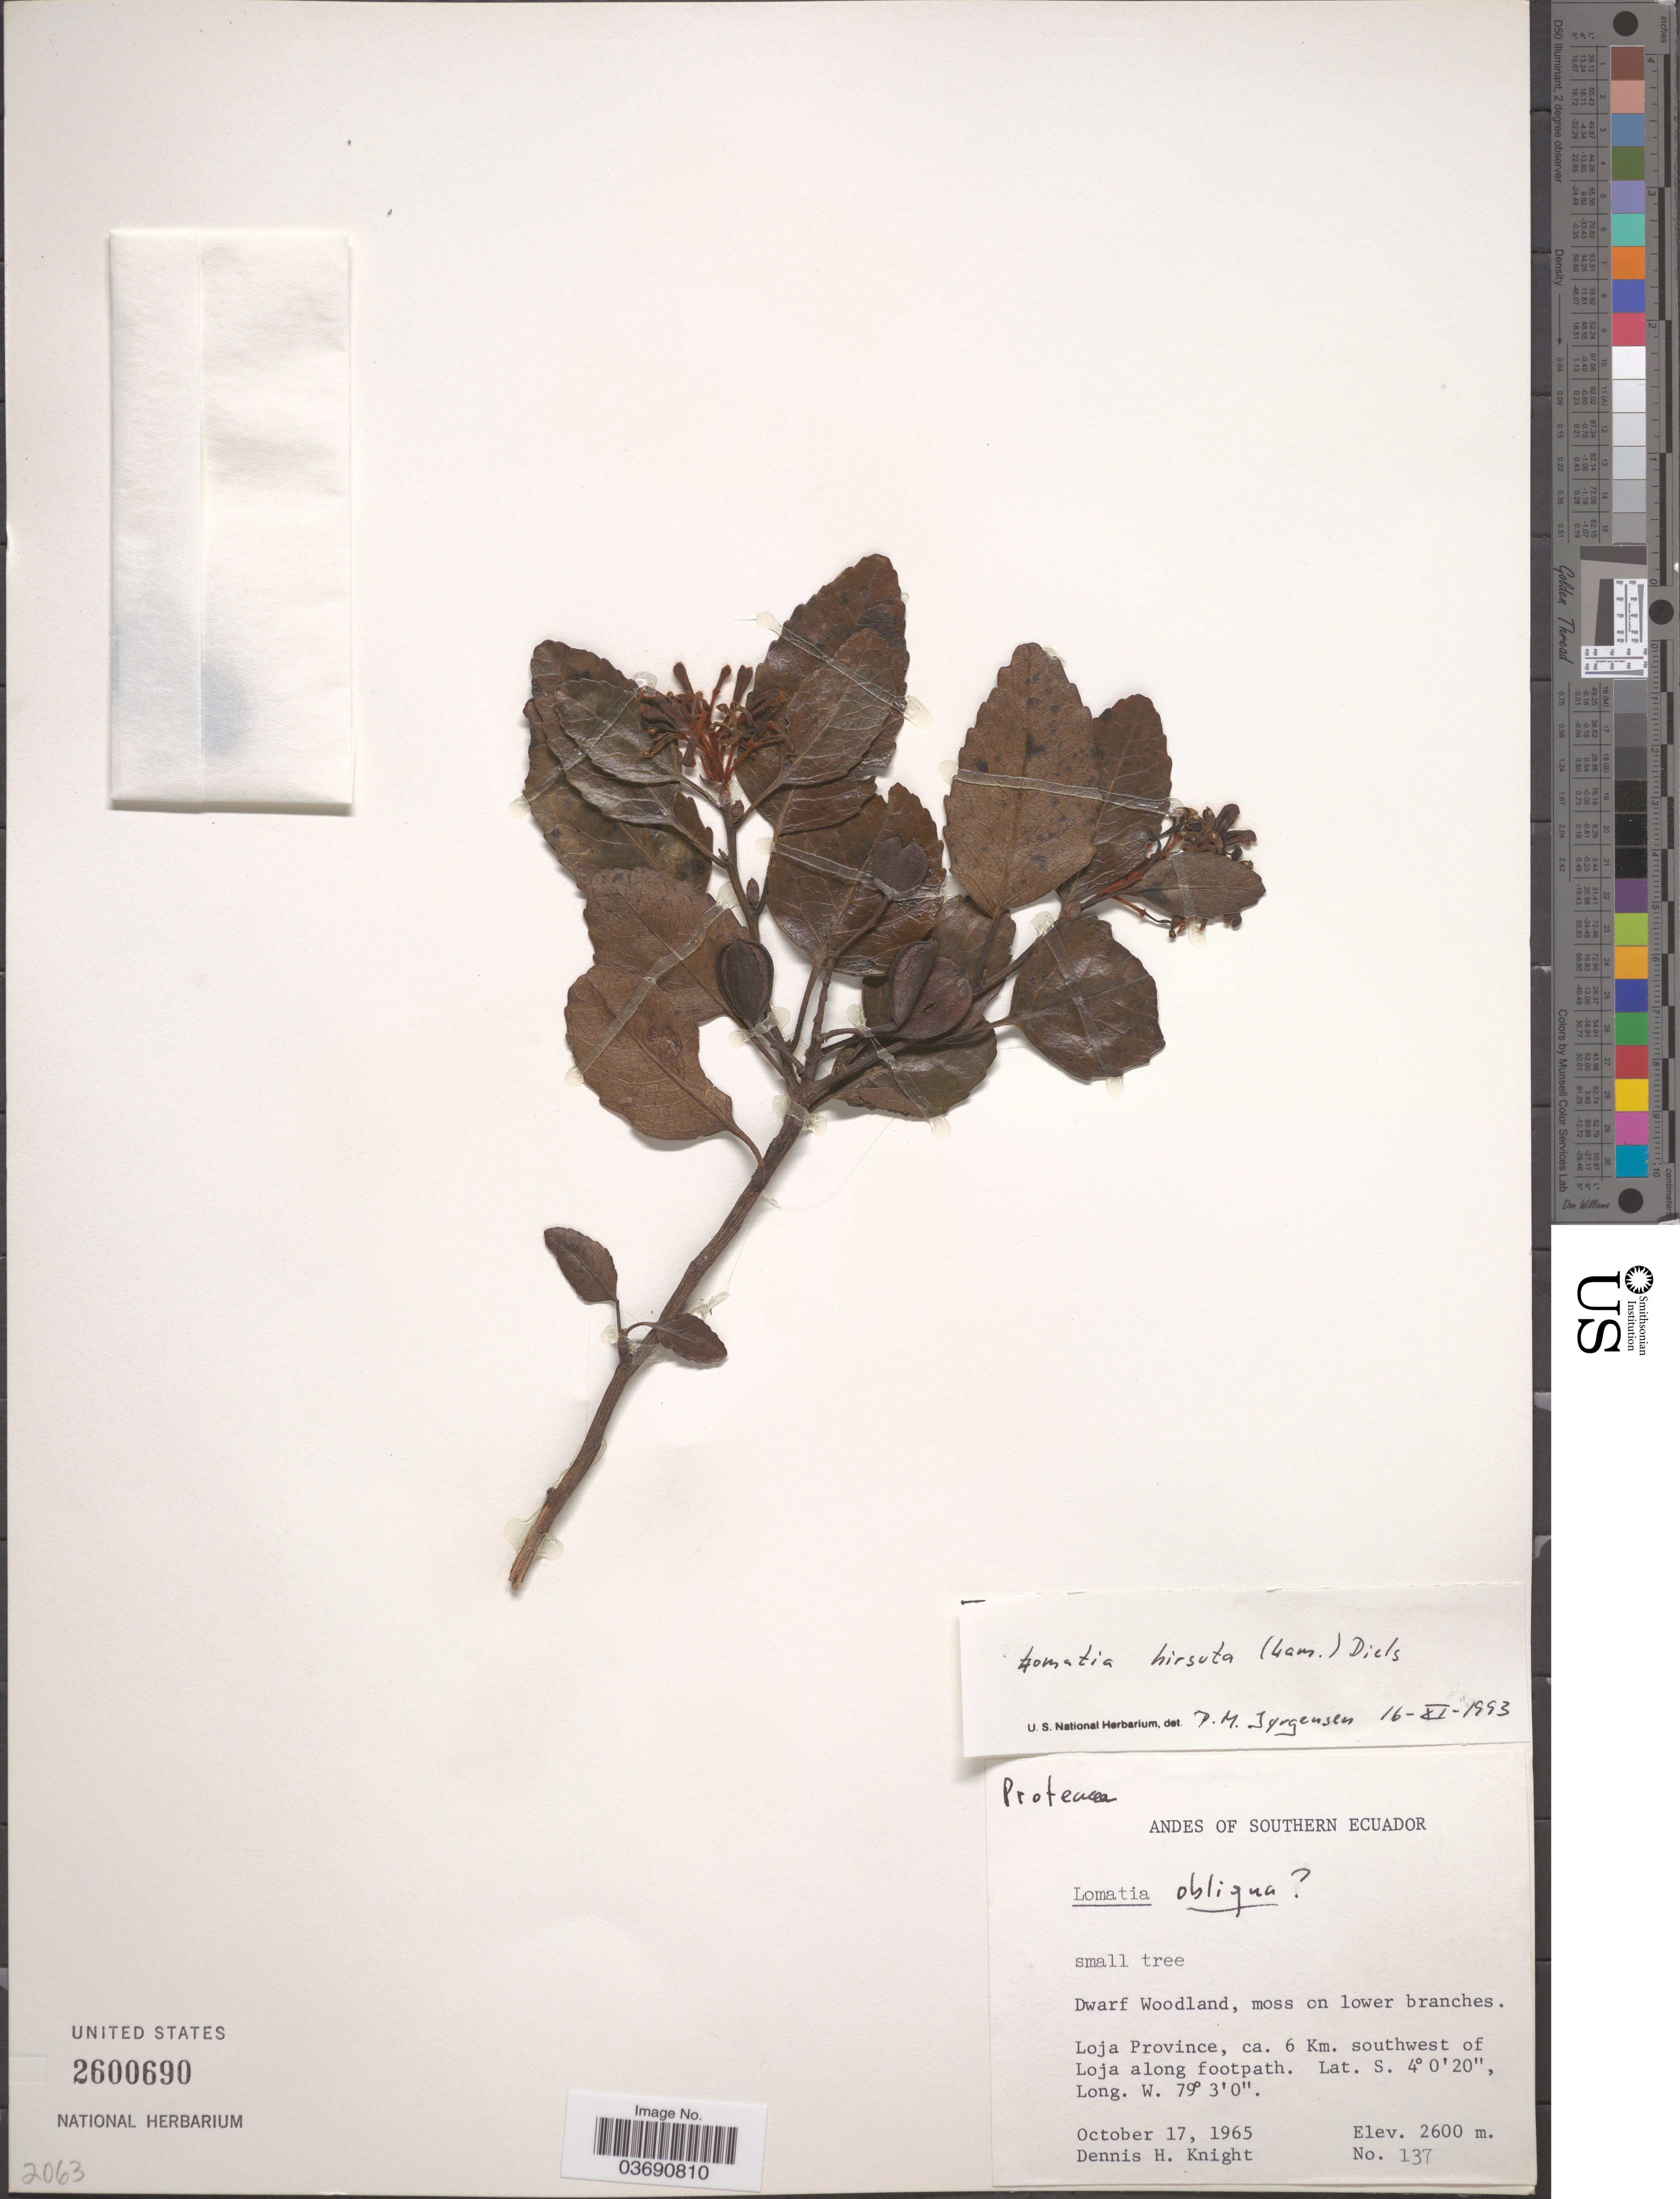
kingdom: Plantae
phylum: Tracheophyta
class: Magnoliopsida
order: Proteales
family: Proteaceae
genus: Lomatia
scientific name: Lomatia hirsuta subsp. hirsuta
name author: (Lam.) Diels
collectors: D. Knight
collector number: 137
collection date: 1965-10-17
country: Ecuador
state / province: Loja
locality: Andes of Southern Ecuador. Dwarf Woodland. Ca. 6 Km. southwest of Loja along footpath.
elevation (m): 2600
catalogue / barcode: US 2600690